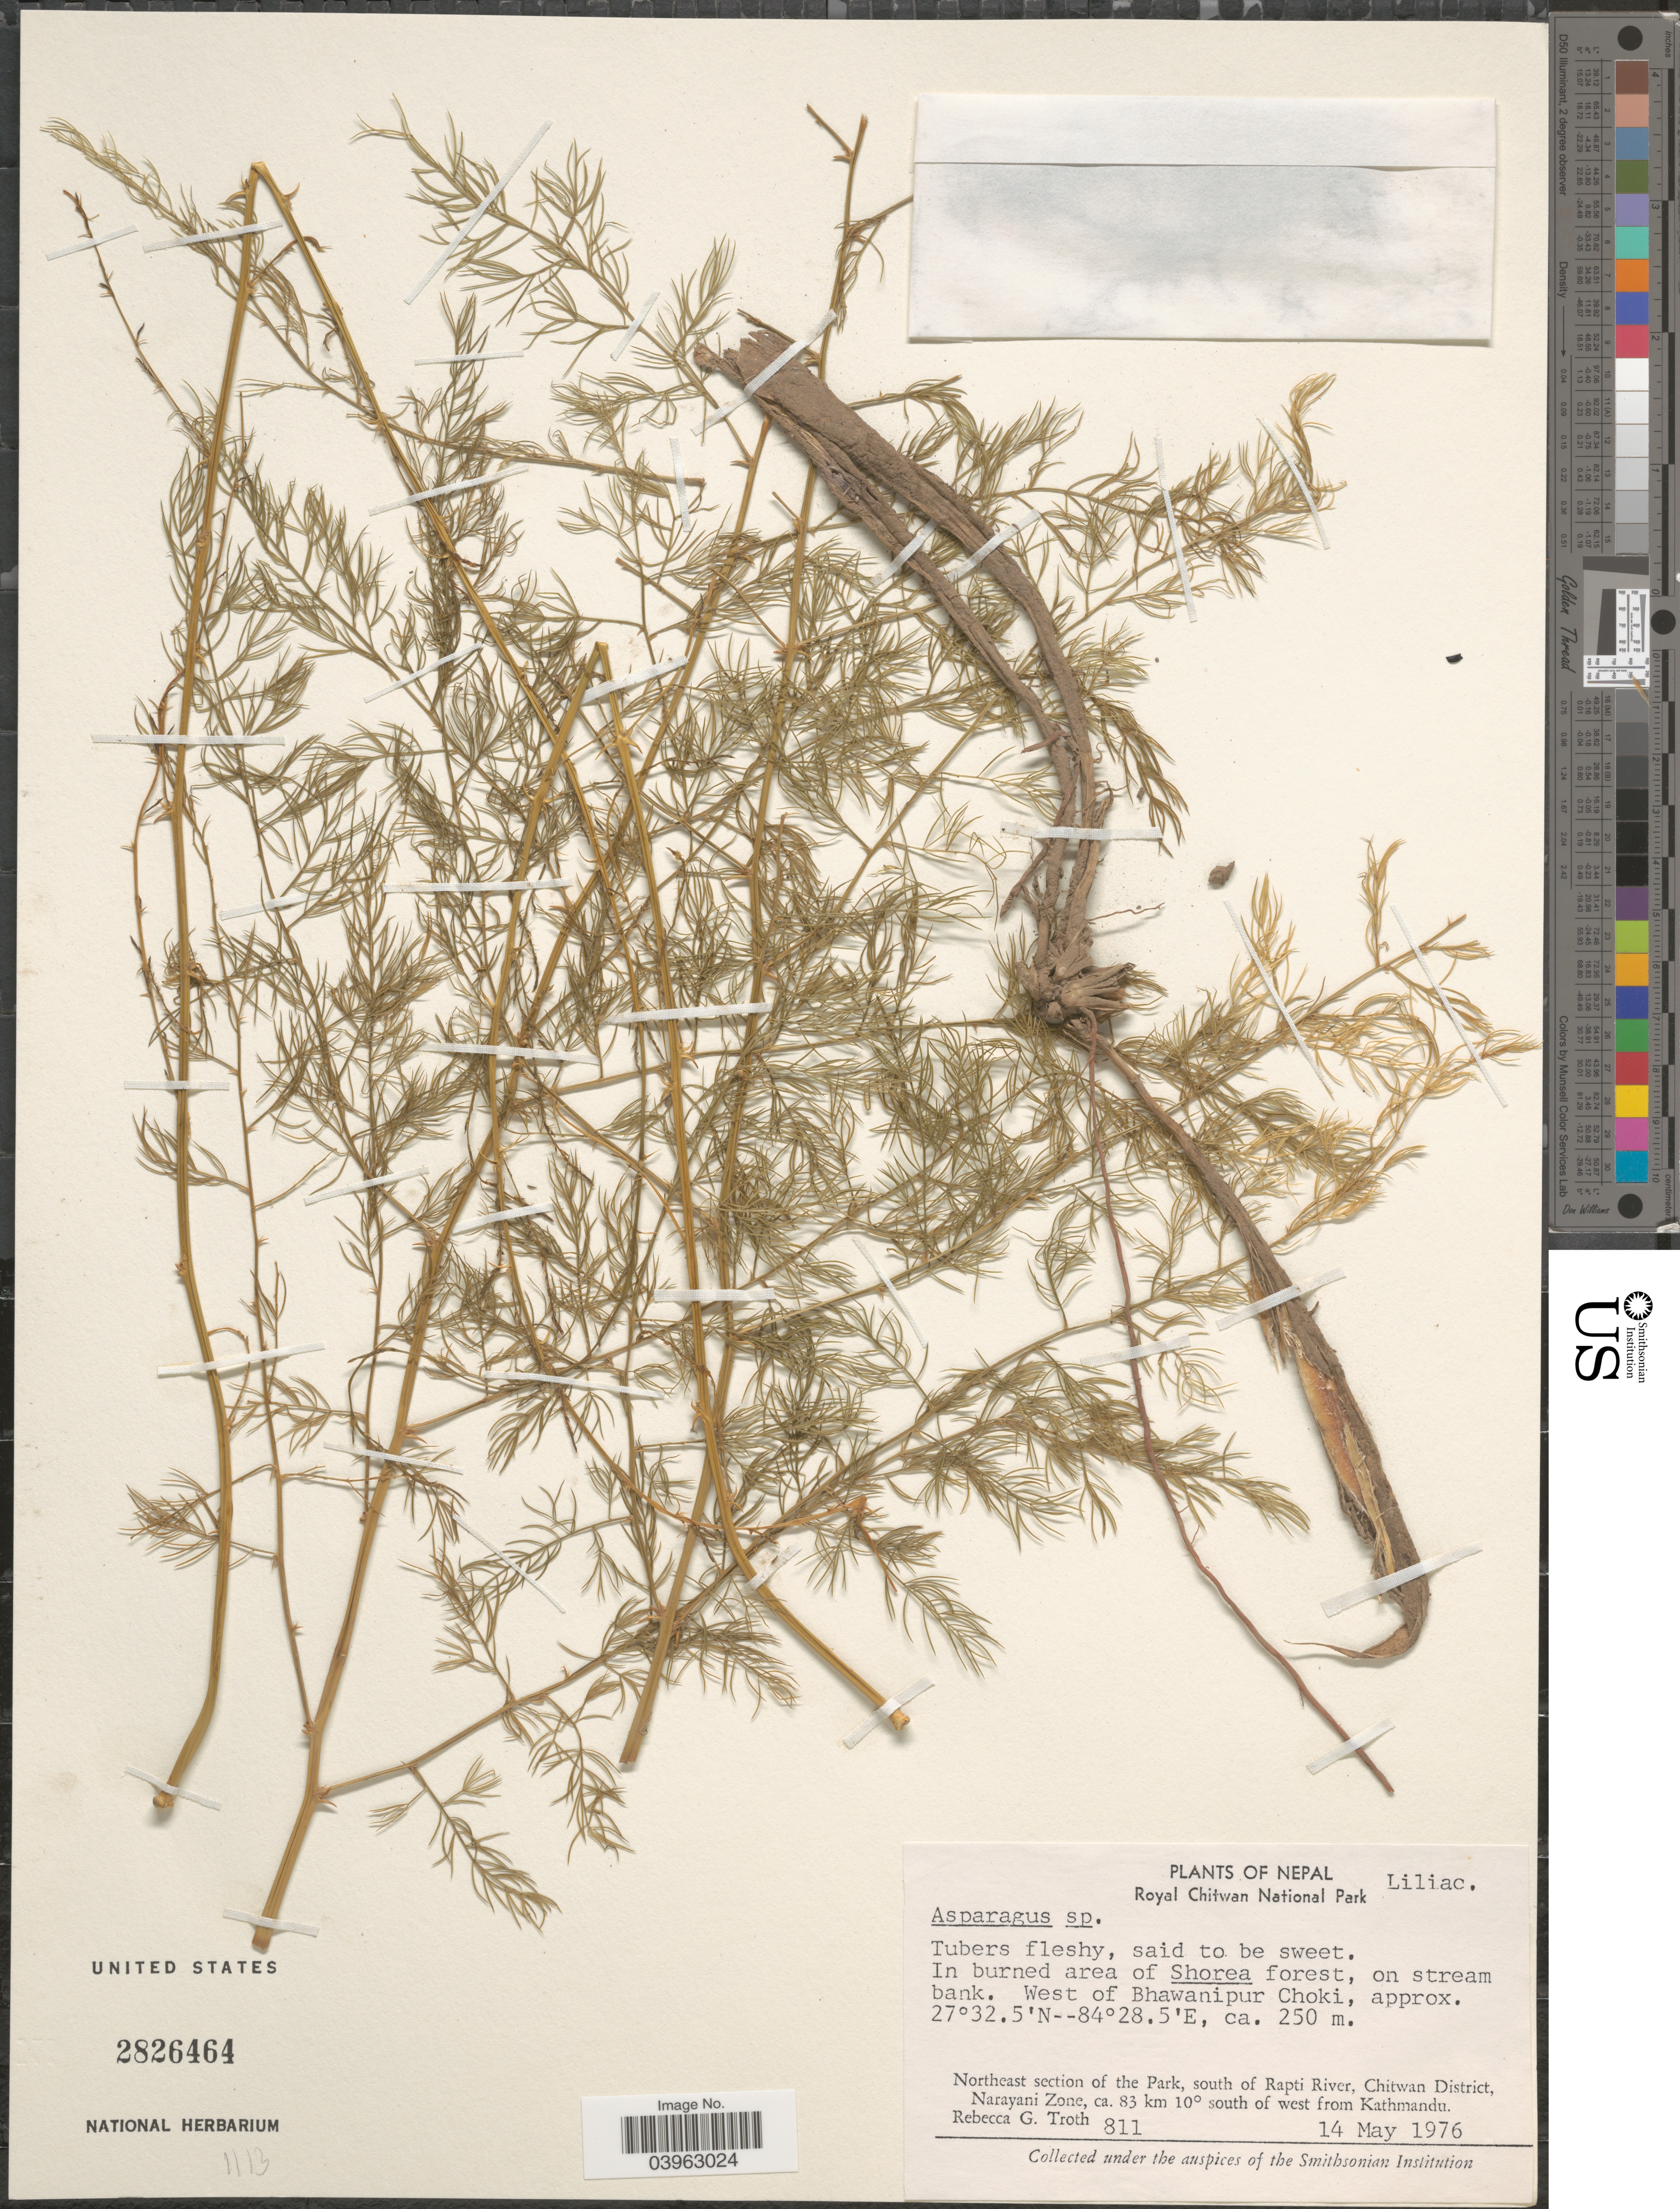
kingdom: Plantae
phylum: Tracheophyta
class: Liliopsida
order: Asparagales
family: Asparagaceae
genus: Asparagus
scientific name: Asparagus sp.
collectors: R. Troth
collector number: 811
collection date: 1976-05-14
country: Nepal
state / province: Narayani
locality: Royal Chitwan National Park. West of Bhawanipur Choki. Northeast section of the Park, south of Rapti River, Chitwan District, Narayani Zone, ca. 83 km 10º south of west from Kathmandu.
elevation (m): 250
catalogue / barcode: US 2826464